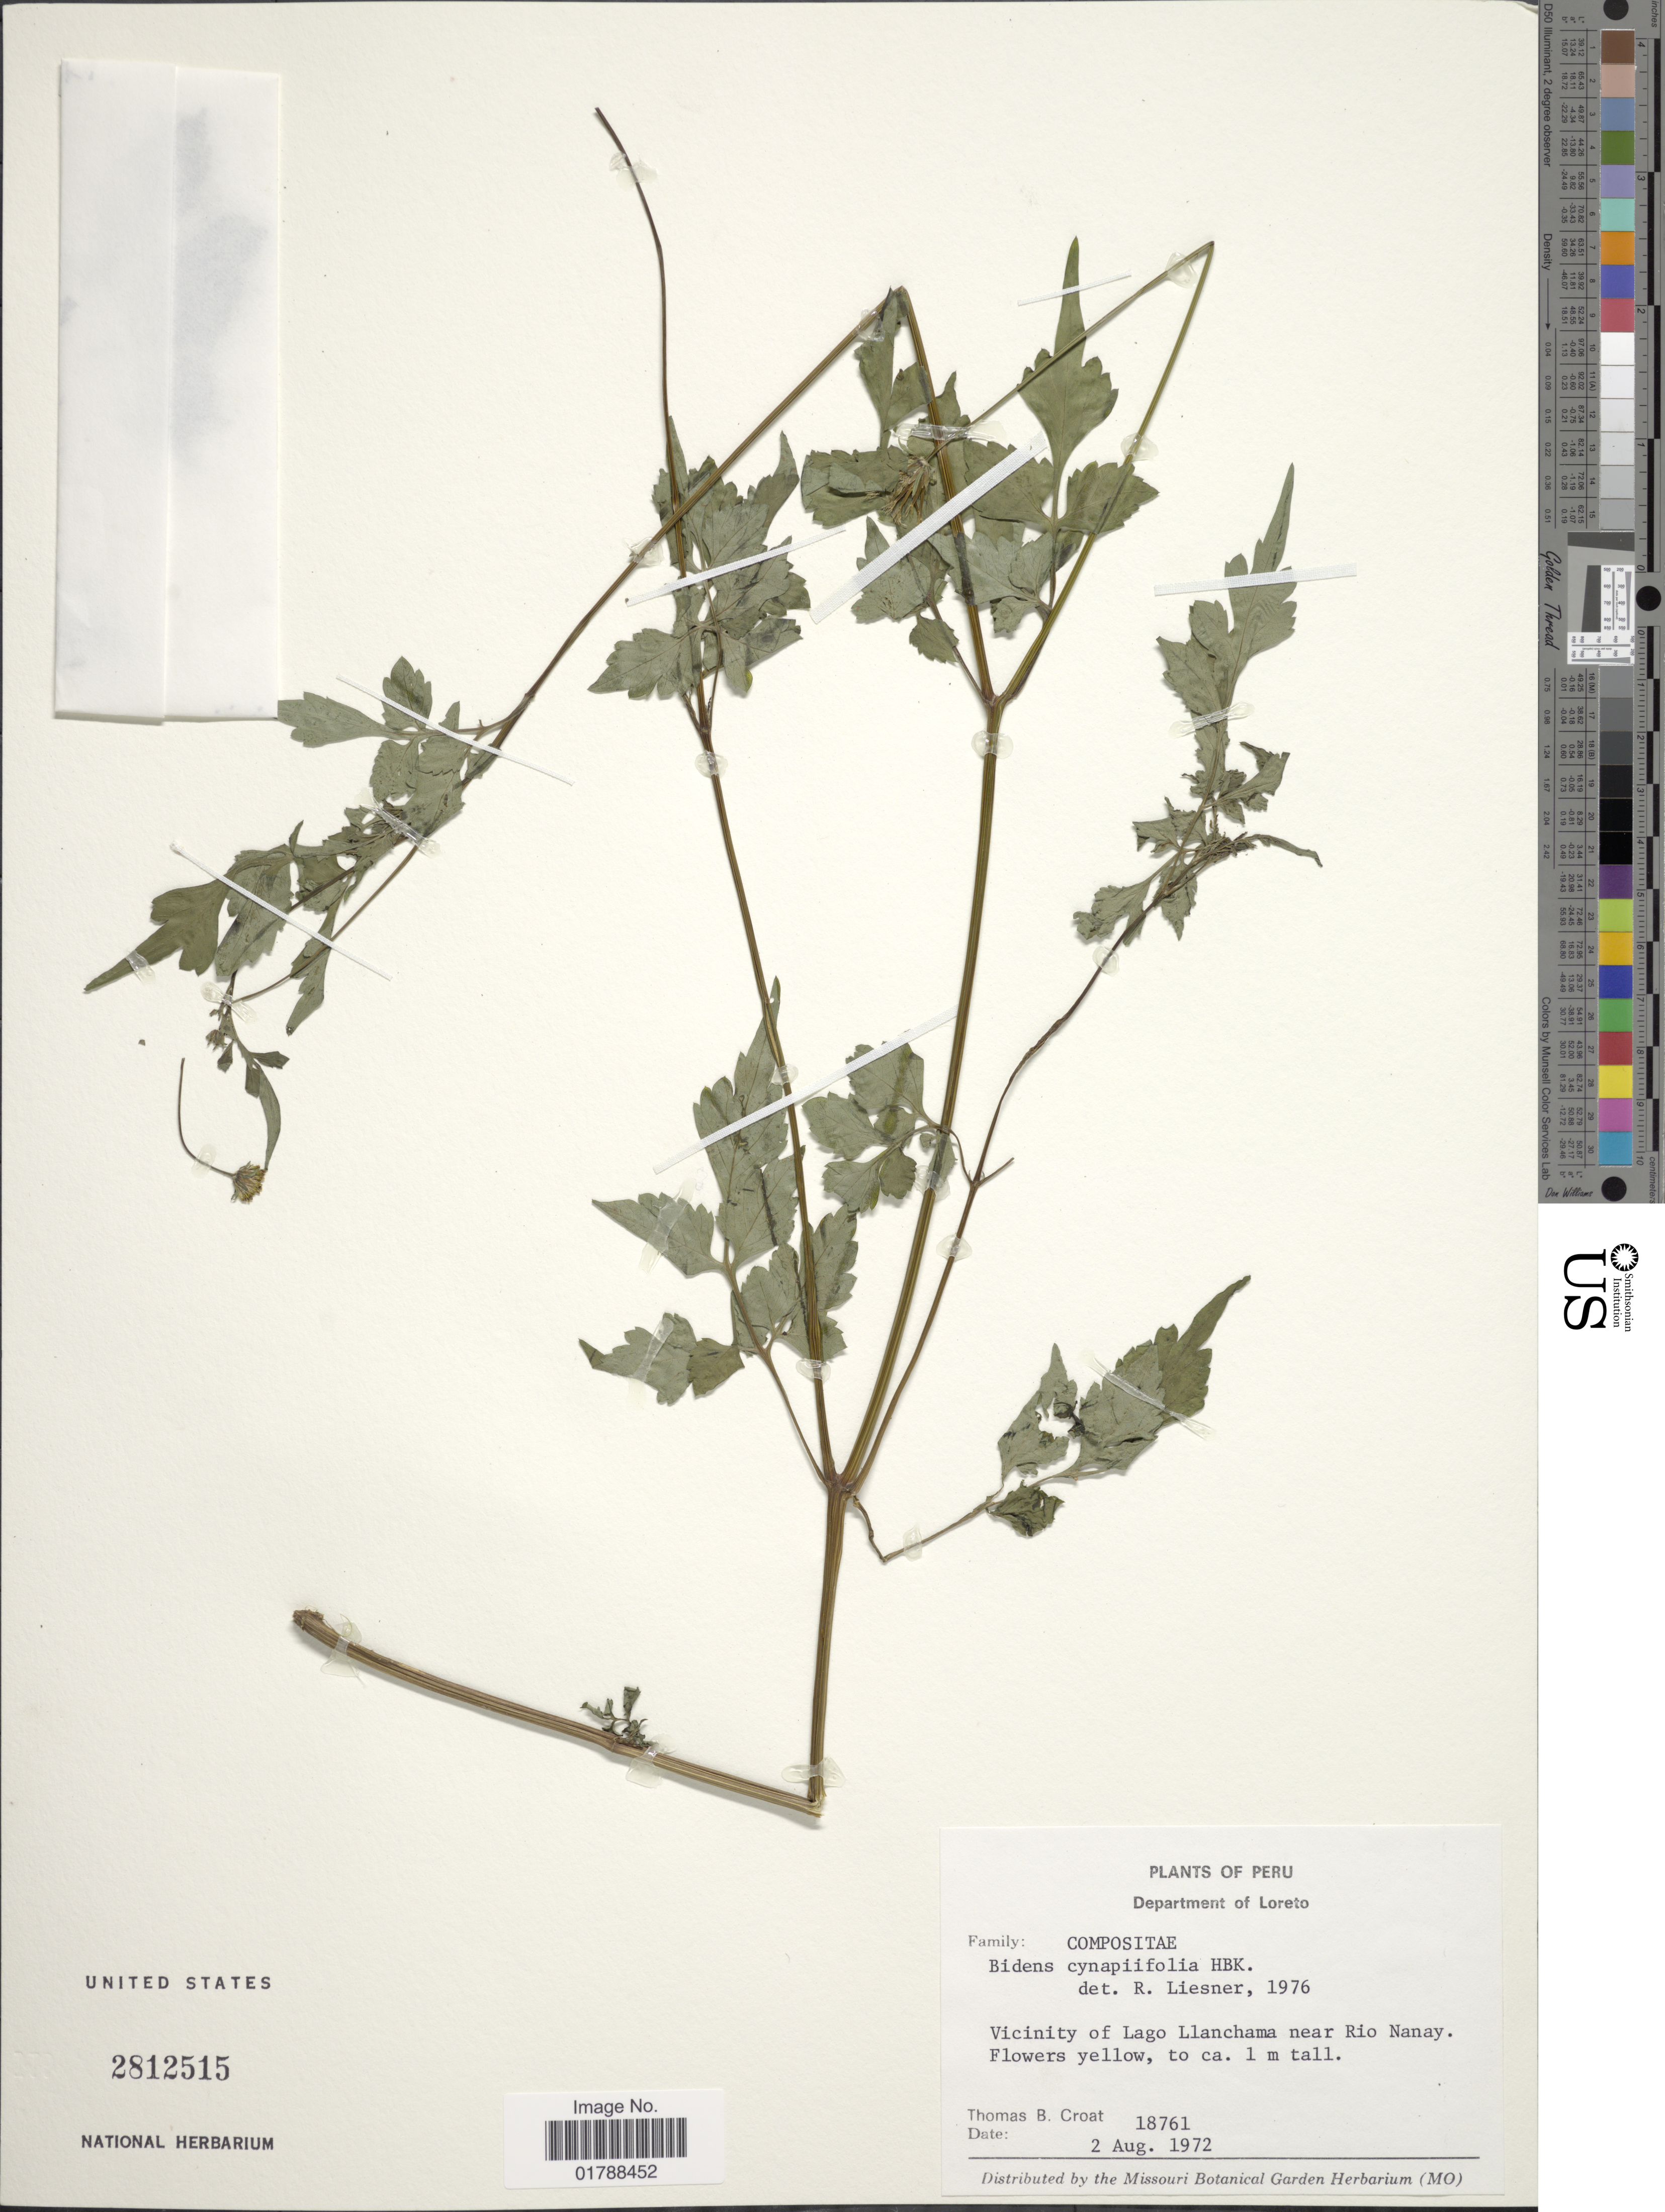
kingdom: Plantae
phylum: Tracheophyta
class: Magnoliopsida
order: Asterales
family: Asteraceae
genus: Bidens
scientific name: Bidens cynapiifolia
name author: Kunth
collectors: T. B. Croat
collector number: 18761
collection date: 1972-08-02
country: Peru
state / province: Loreto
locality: Vicinity of Lago Llanchama near Rio Nanay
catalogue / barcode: US 2812515